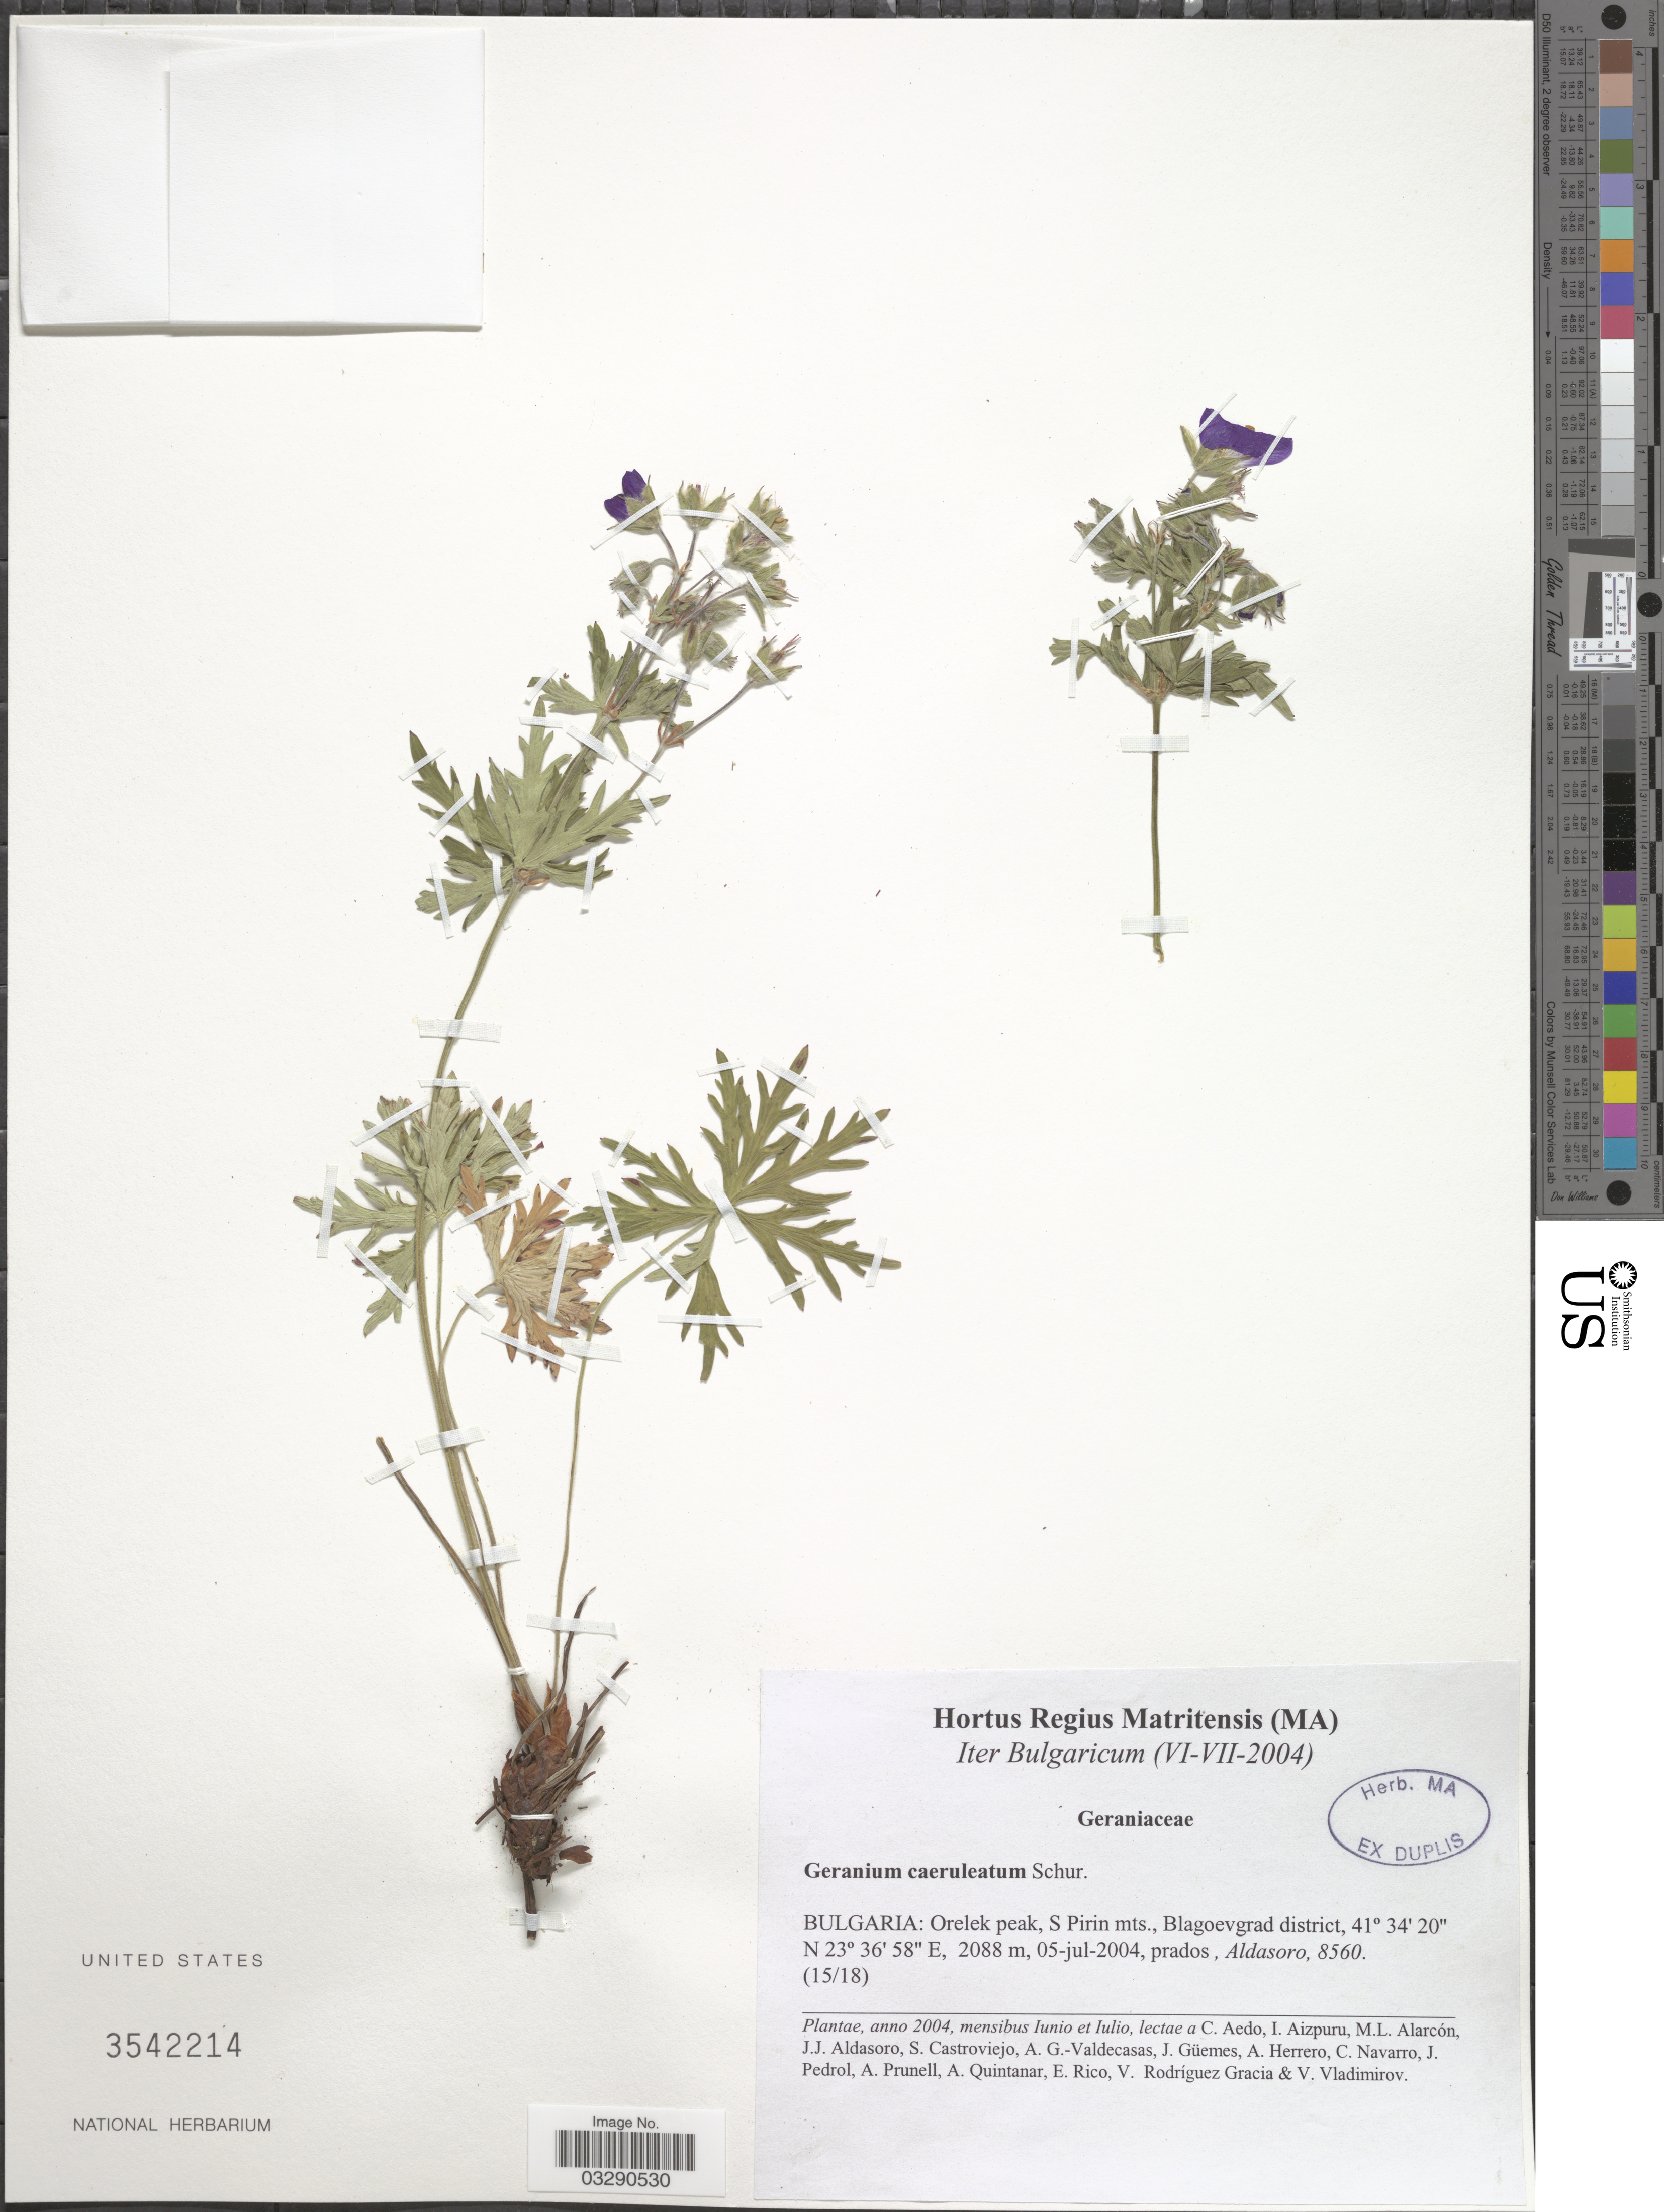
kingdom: Plantae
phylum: Tracheophyta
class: Magnoliopsida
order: Geraniales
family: Geraniaceae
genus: Geranium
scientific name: Geranium caeruleatum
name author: Schur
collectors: Aldasoro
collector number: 8560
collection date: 2004-07-05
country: Bulgaria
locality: Orelek peak, S Pirin mts., Blagoevgrad district.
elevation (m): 2088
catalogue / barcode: US 3542214